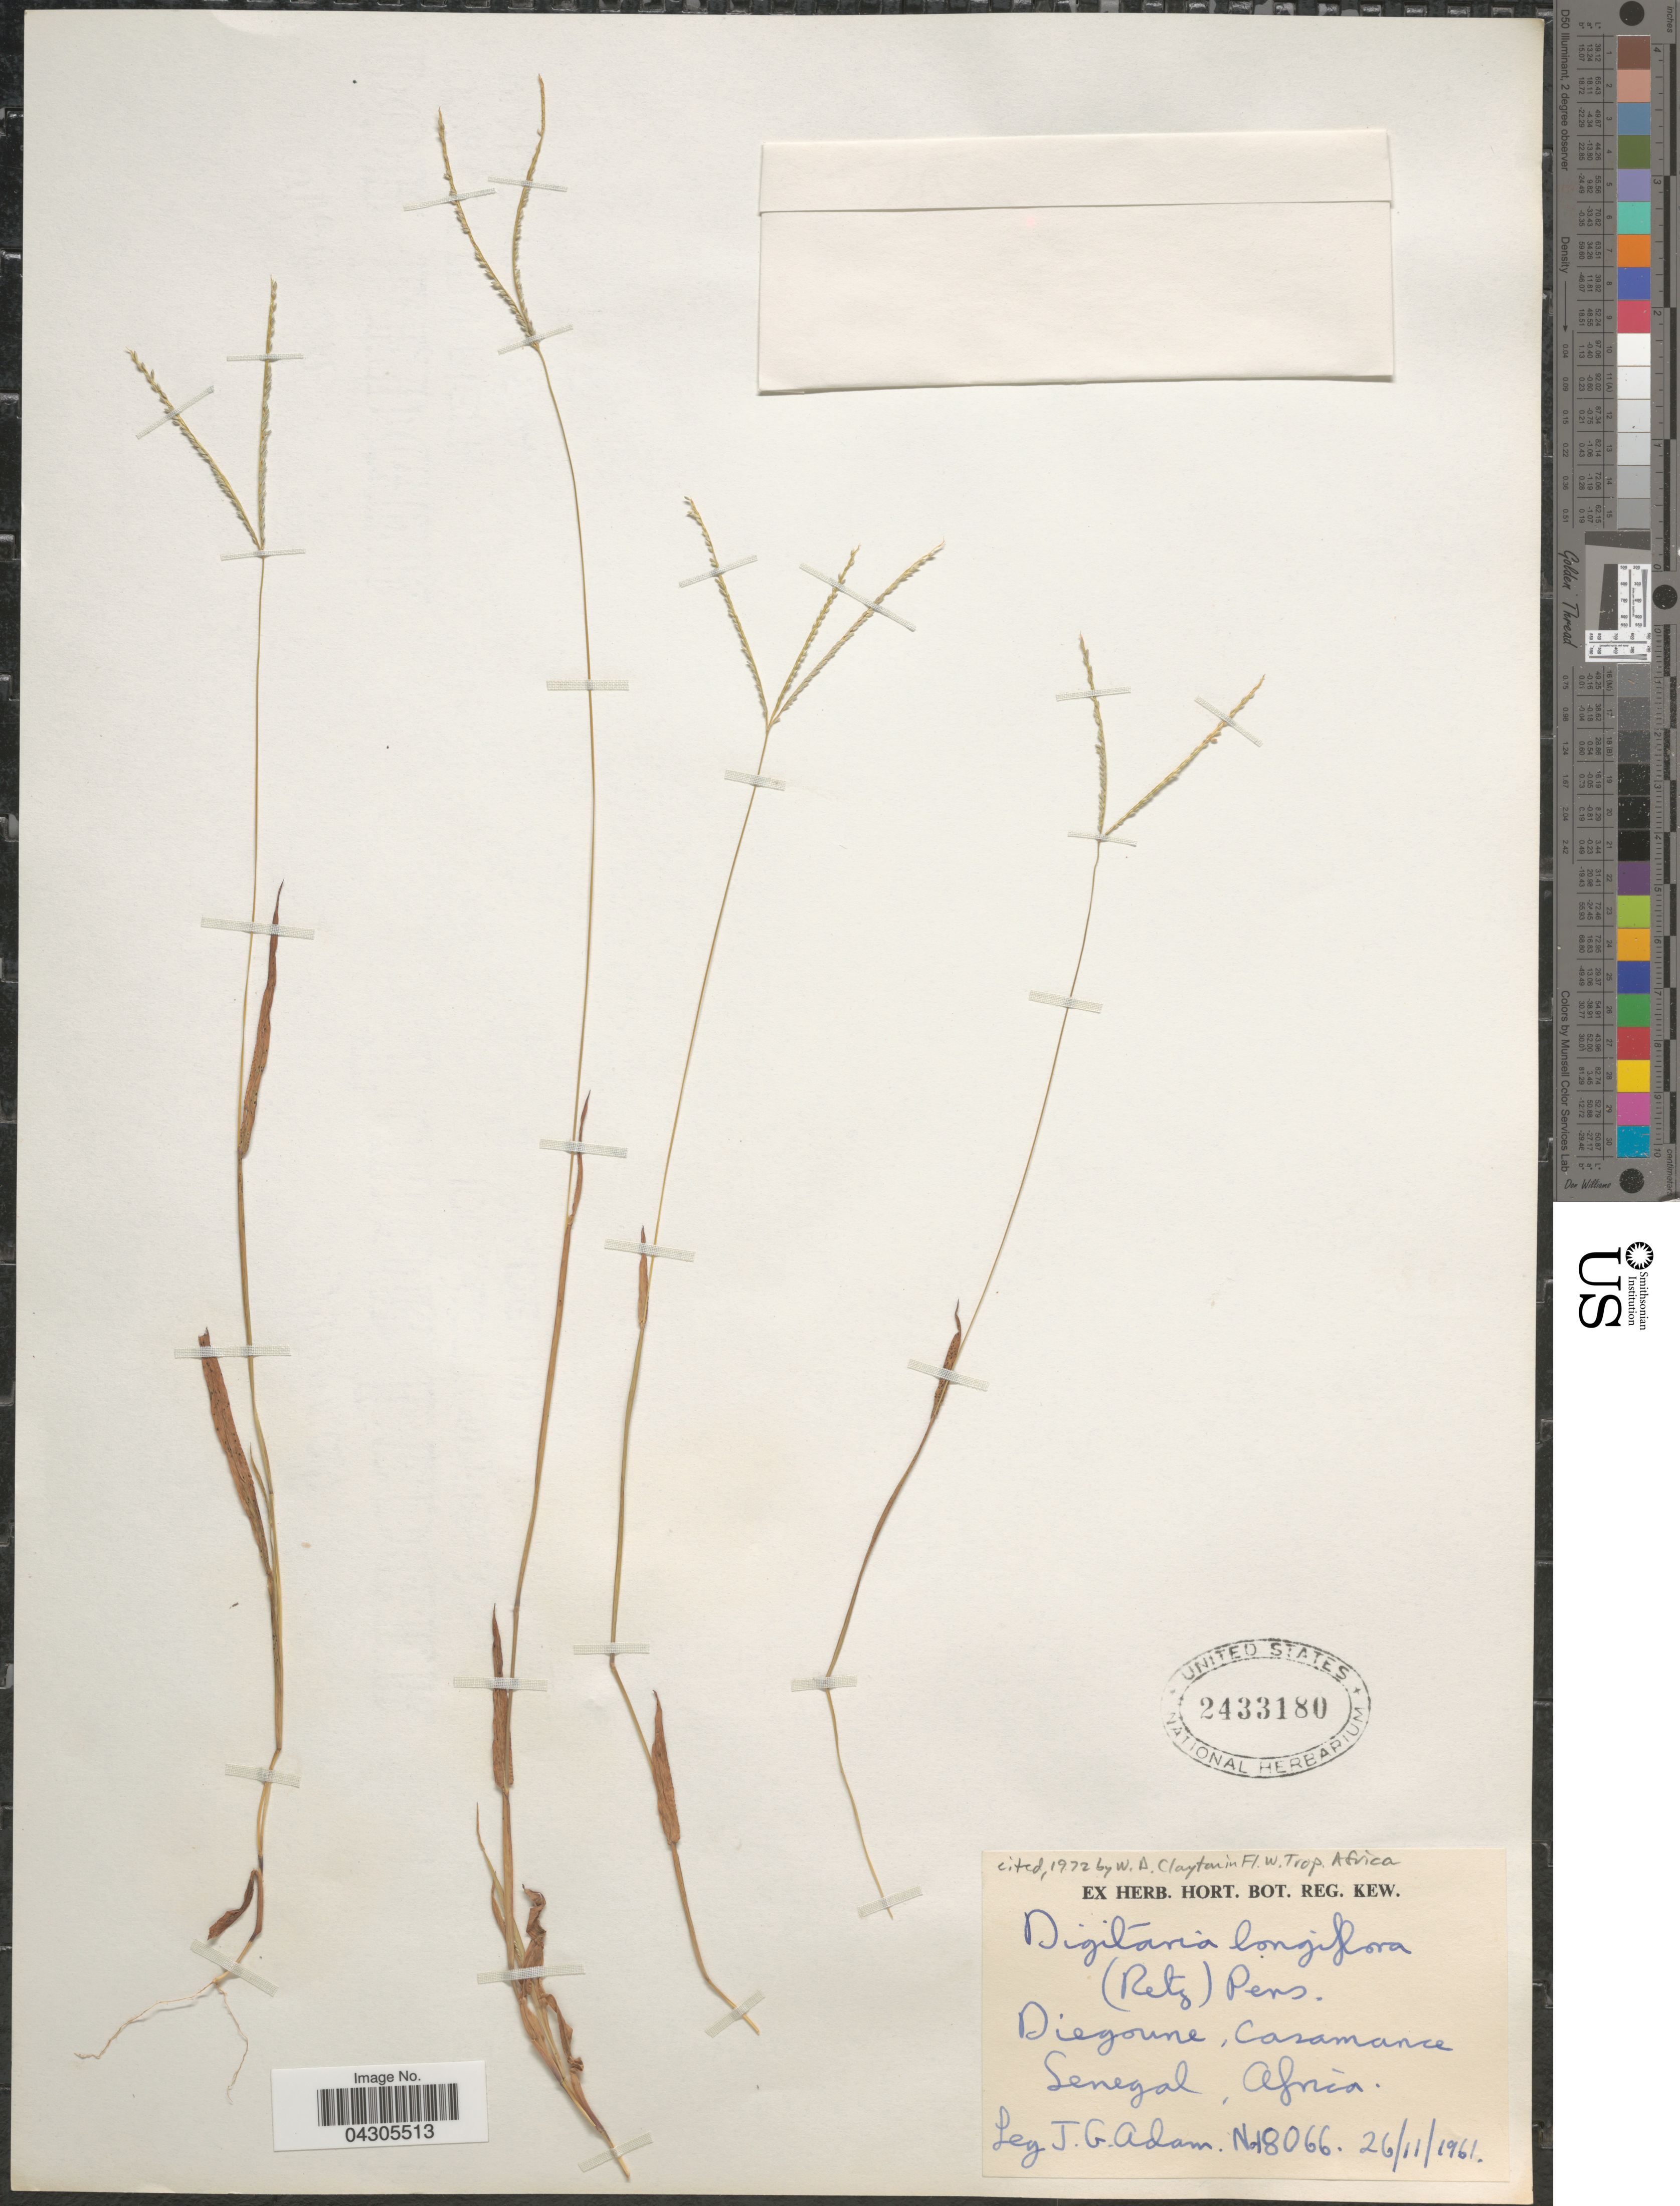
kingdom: Plantae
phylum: Tracheophyta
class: Liliopsida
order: Poales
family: Poaceae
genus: Digitaria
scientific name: Digitaria longiflora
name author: (Retz.) Pers.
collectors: J. Adam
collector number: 18066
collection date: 1961-11-26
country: Senegal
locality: Diegoune, Casamance.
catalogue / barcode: US 2433180